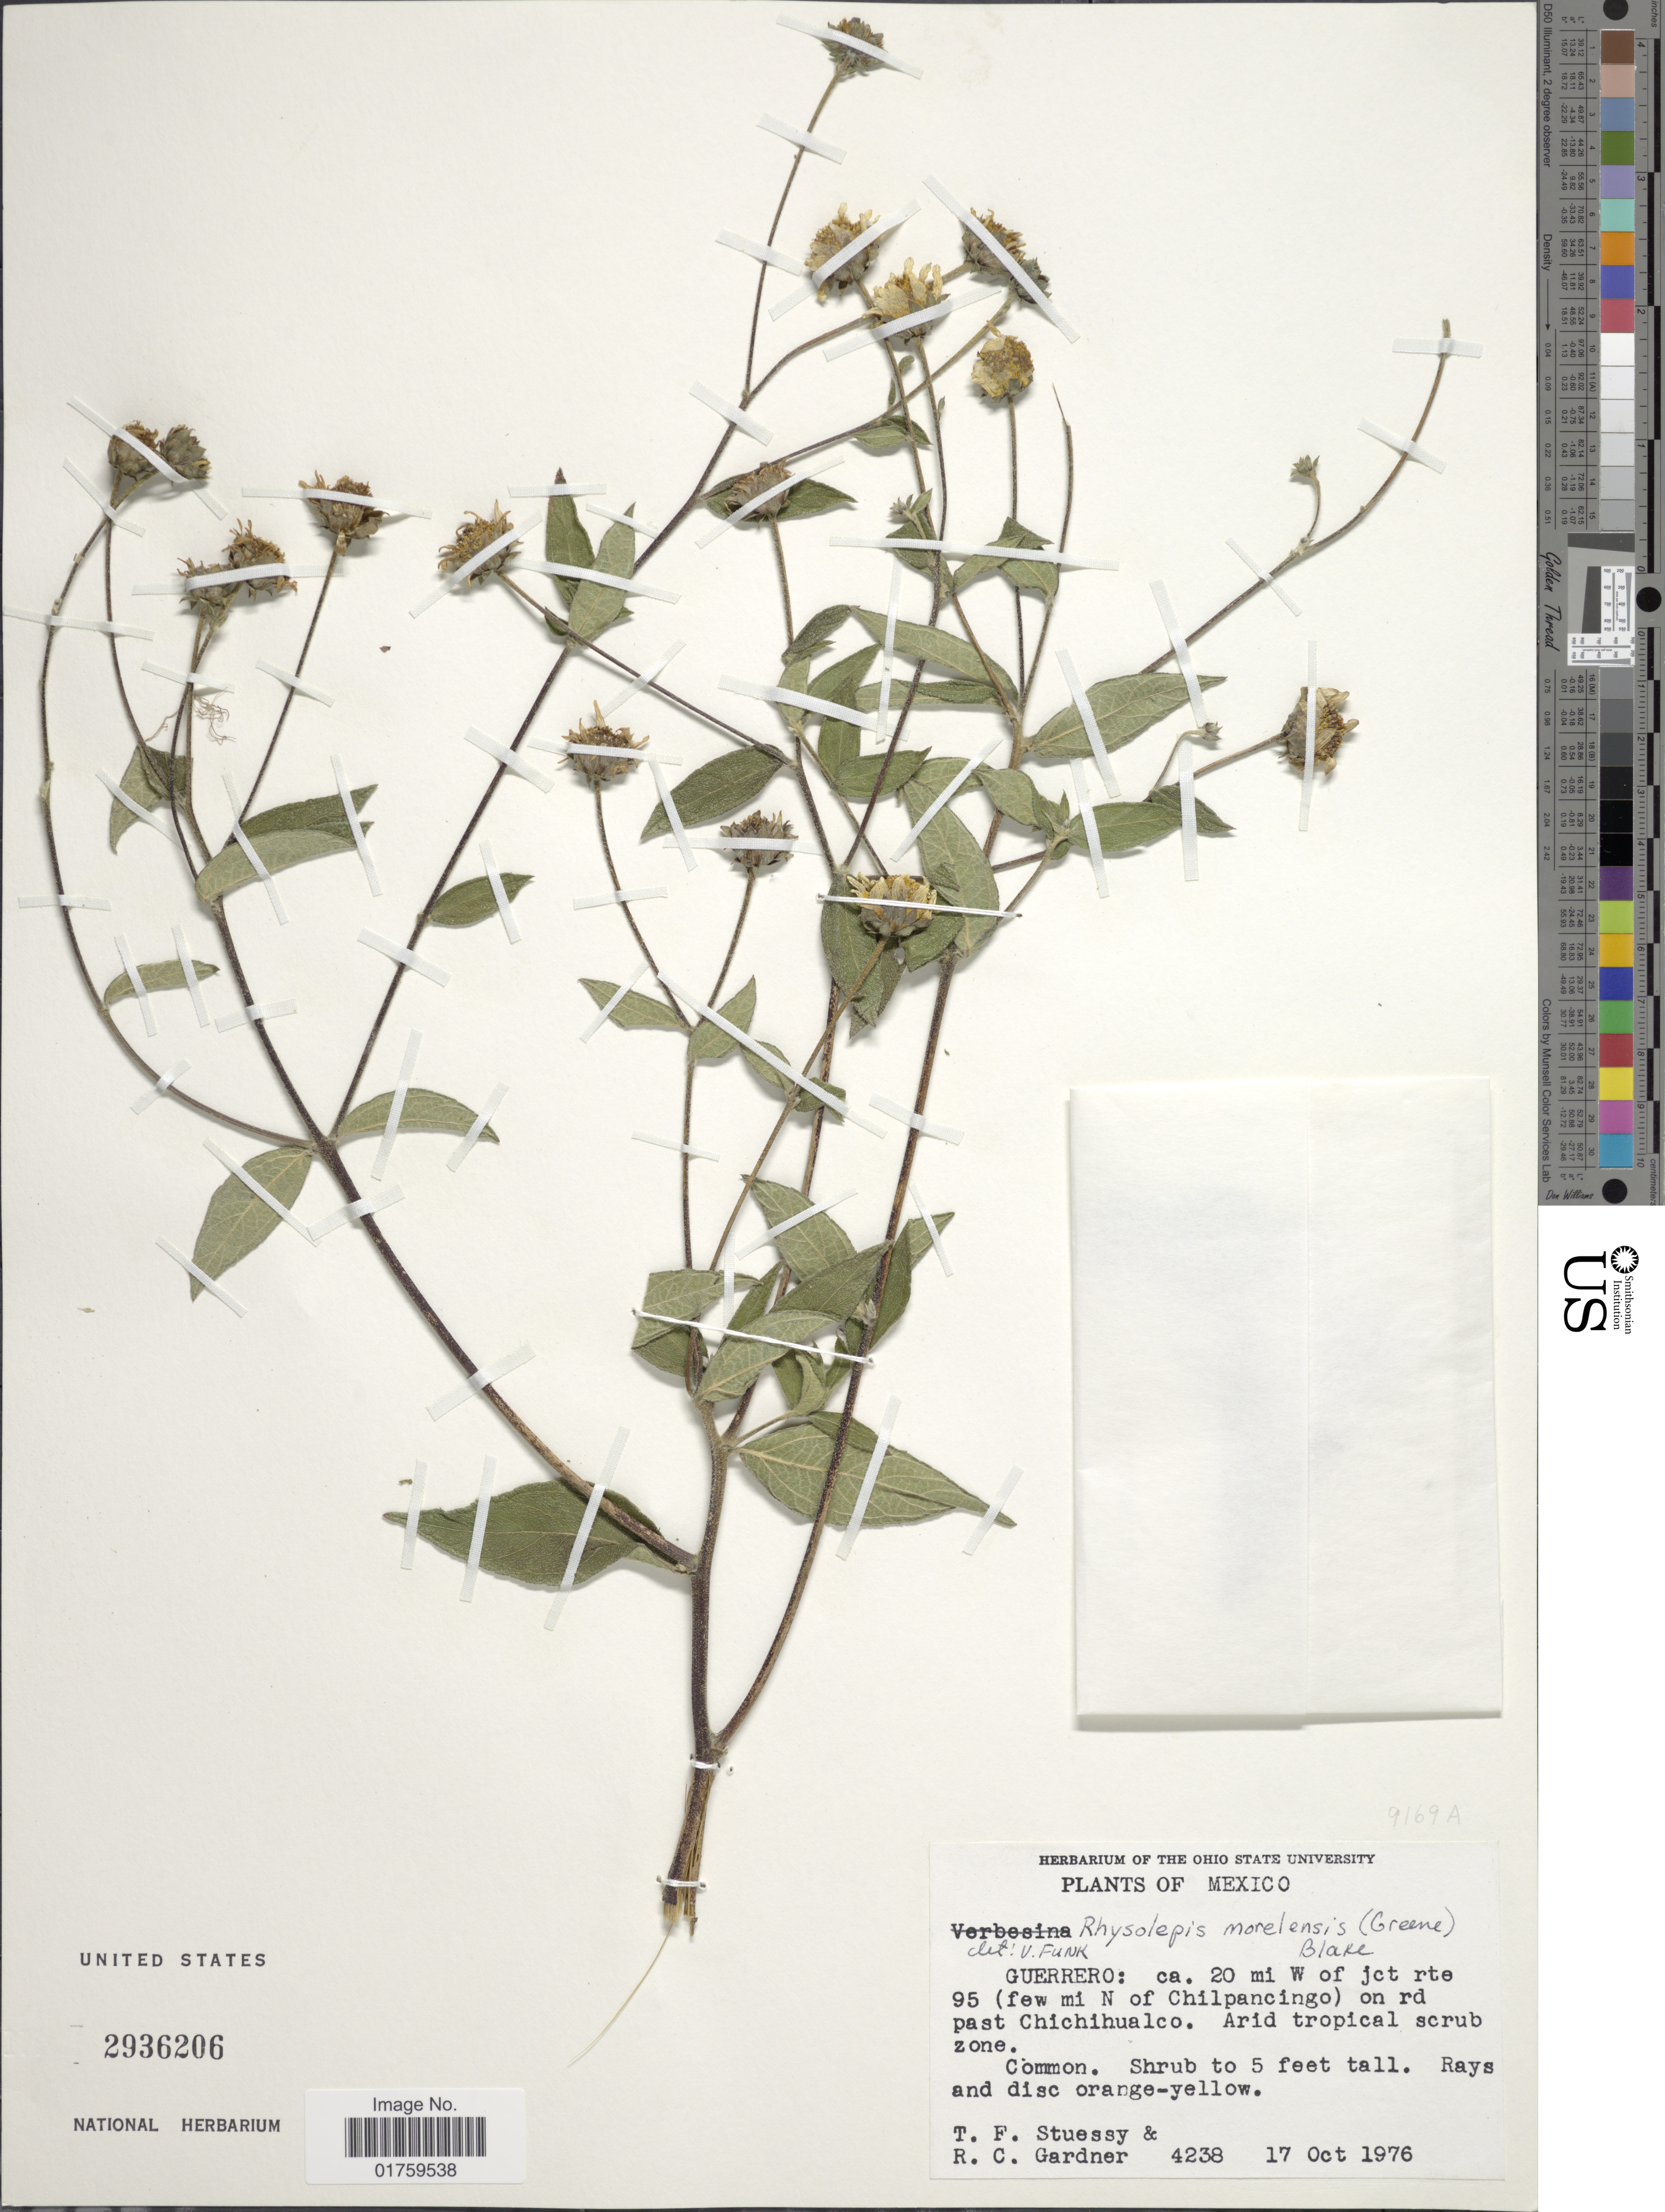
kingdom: Plantae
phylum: Tracheophyta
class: Magnoliopsida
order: Asterales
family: Asteraceae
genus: Rhysolepis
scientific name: Rhysolepis morelensis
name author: Greenm.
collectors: T. Steussy & R. C. Gardner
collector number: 4238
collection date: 1976-10-17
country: Mexico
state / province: Guerrero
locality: Guerrero: ca. 20 mi W of jct rte 95 (few mi N of Chilpancingo) on rd past Chichihualco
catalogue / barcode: US 2936206